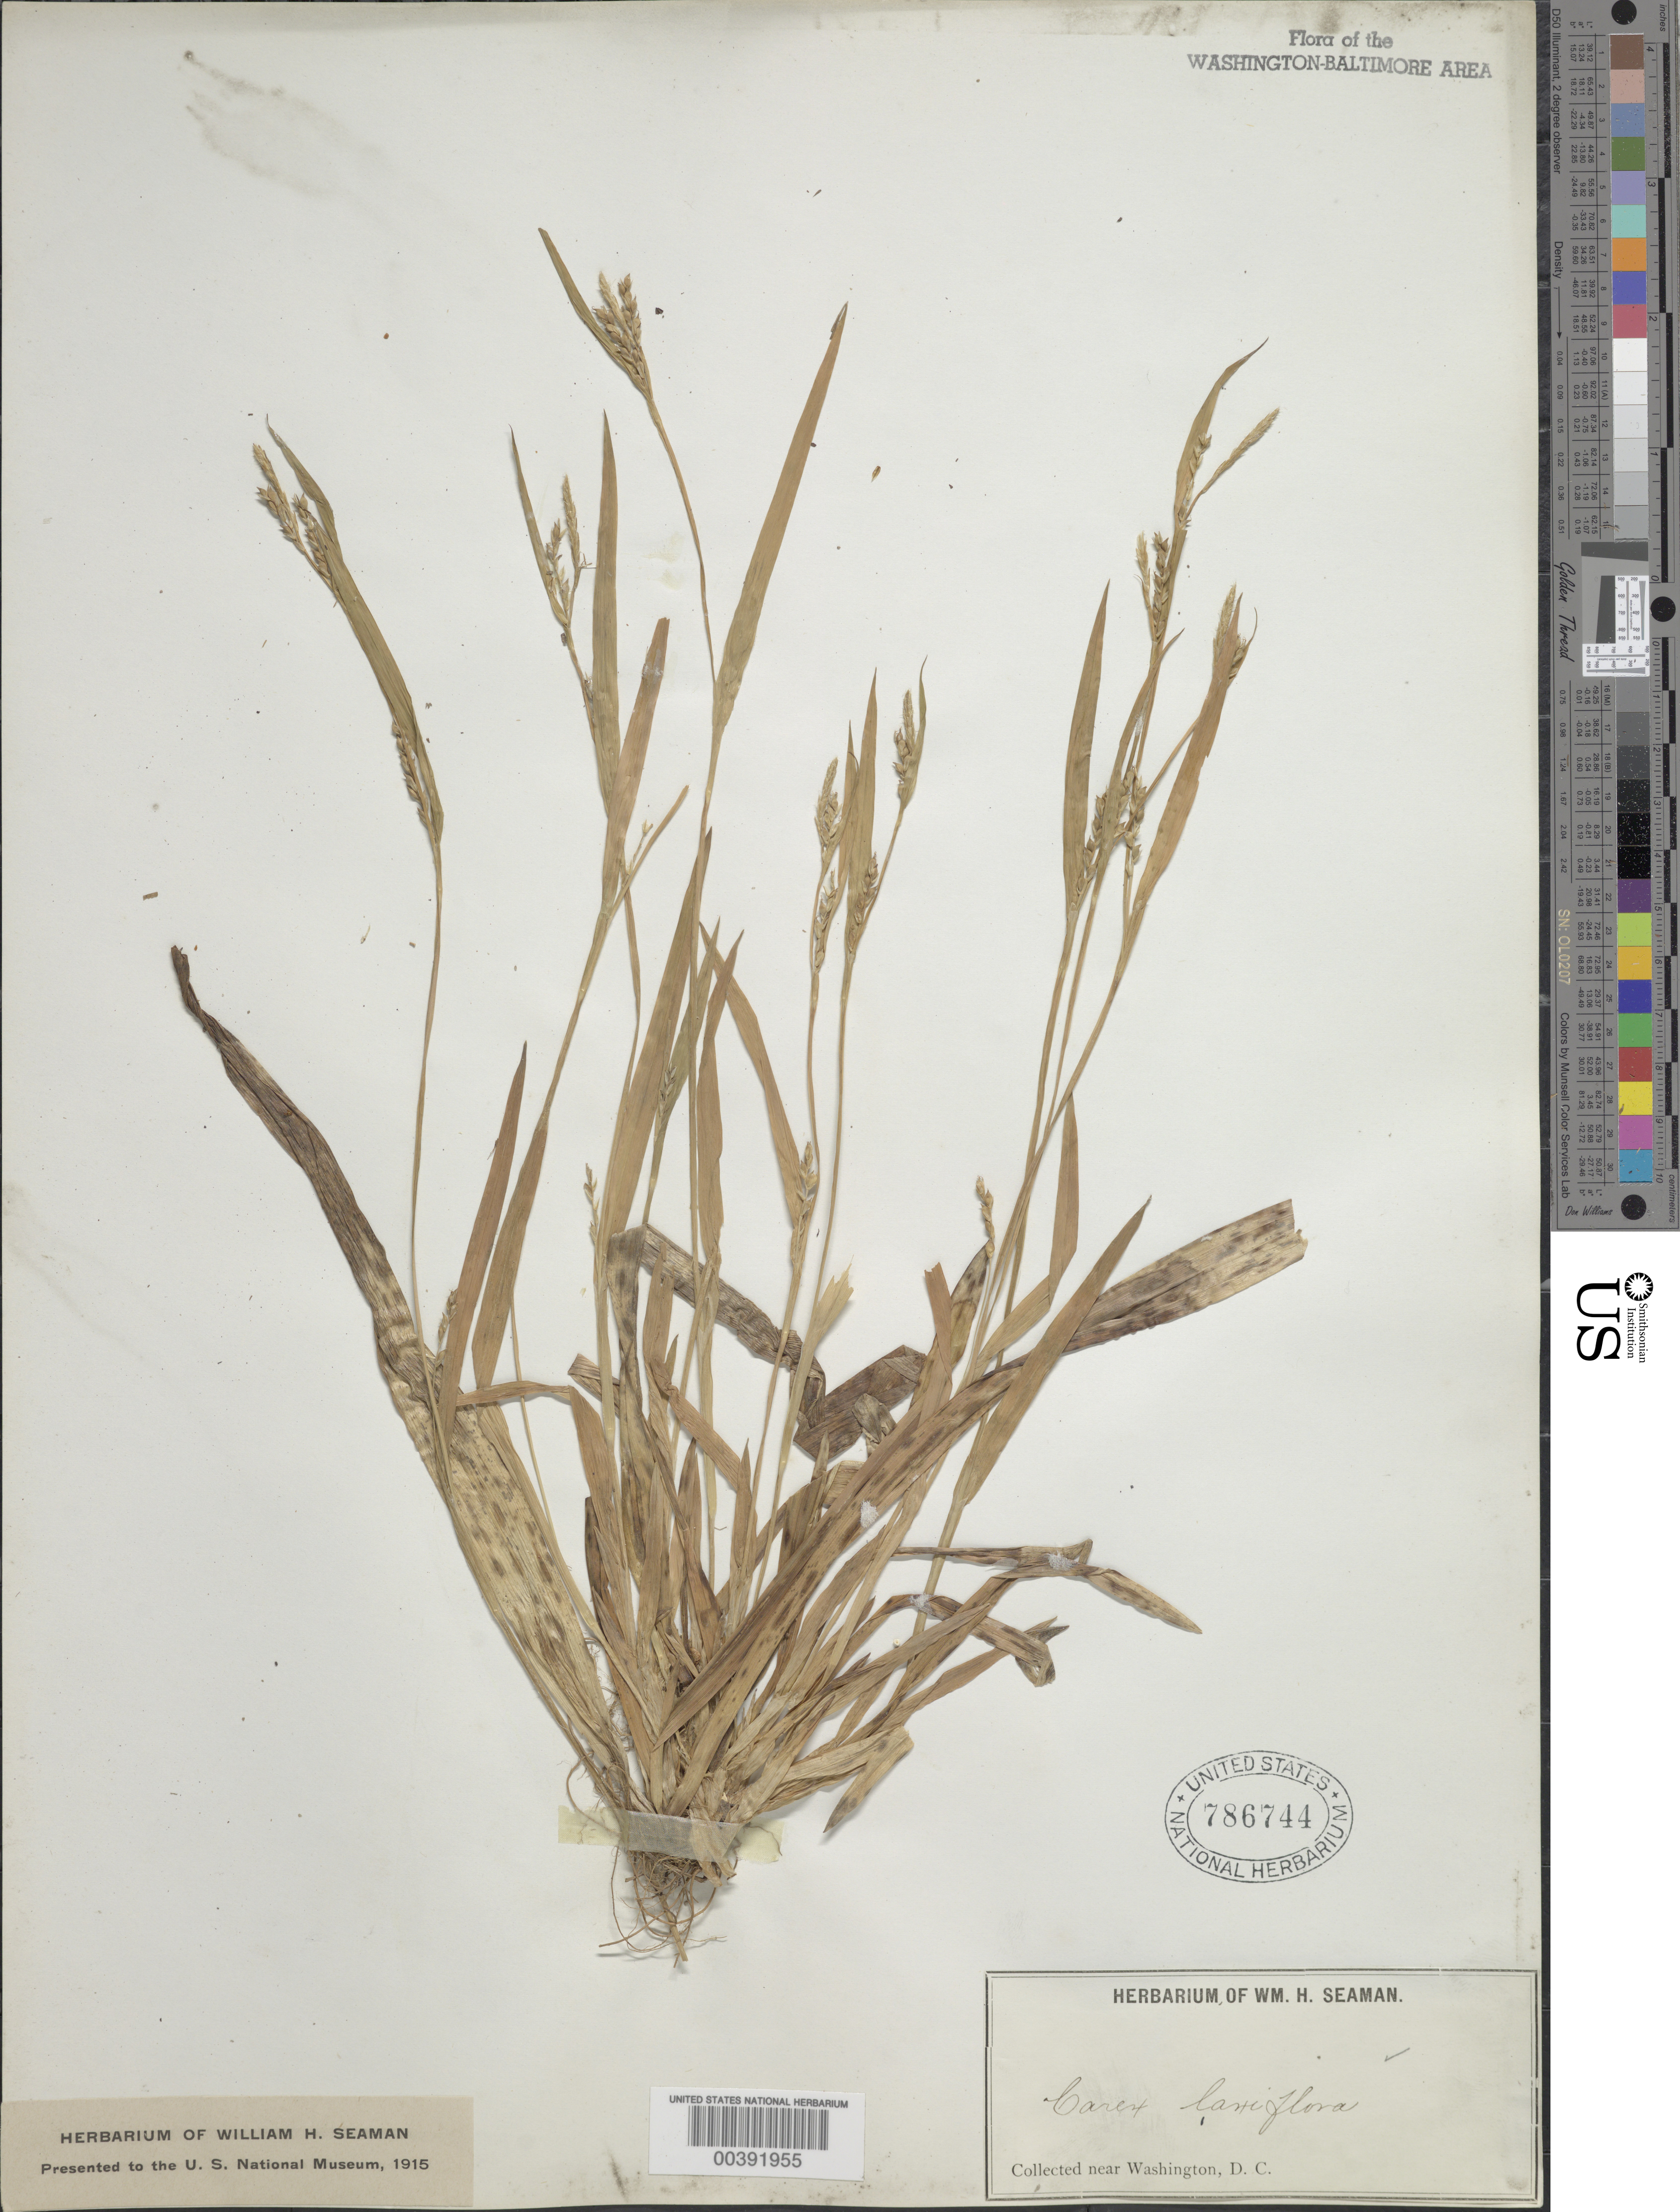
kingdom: Plantae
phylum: Tracheophyta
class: Liliopsida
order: Poales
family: Cyperaceae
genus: Carex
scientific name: Carex blanda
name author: Dewey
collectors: W. Seaman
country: United States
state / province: District of Columbia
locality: Washington DC Area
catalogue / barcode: US 786744